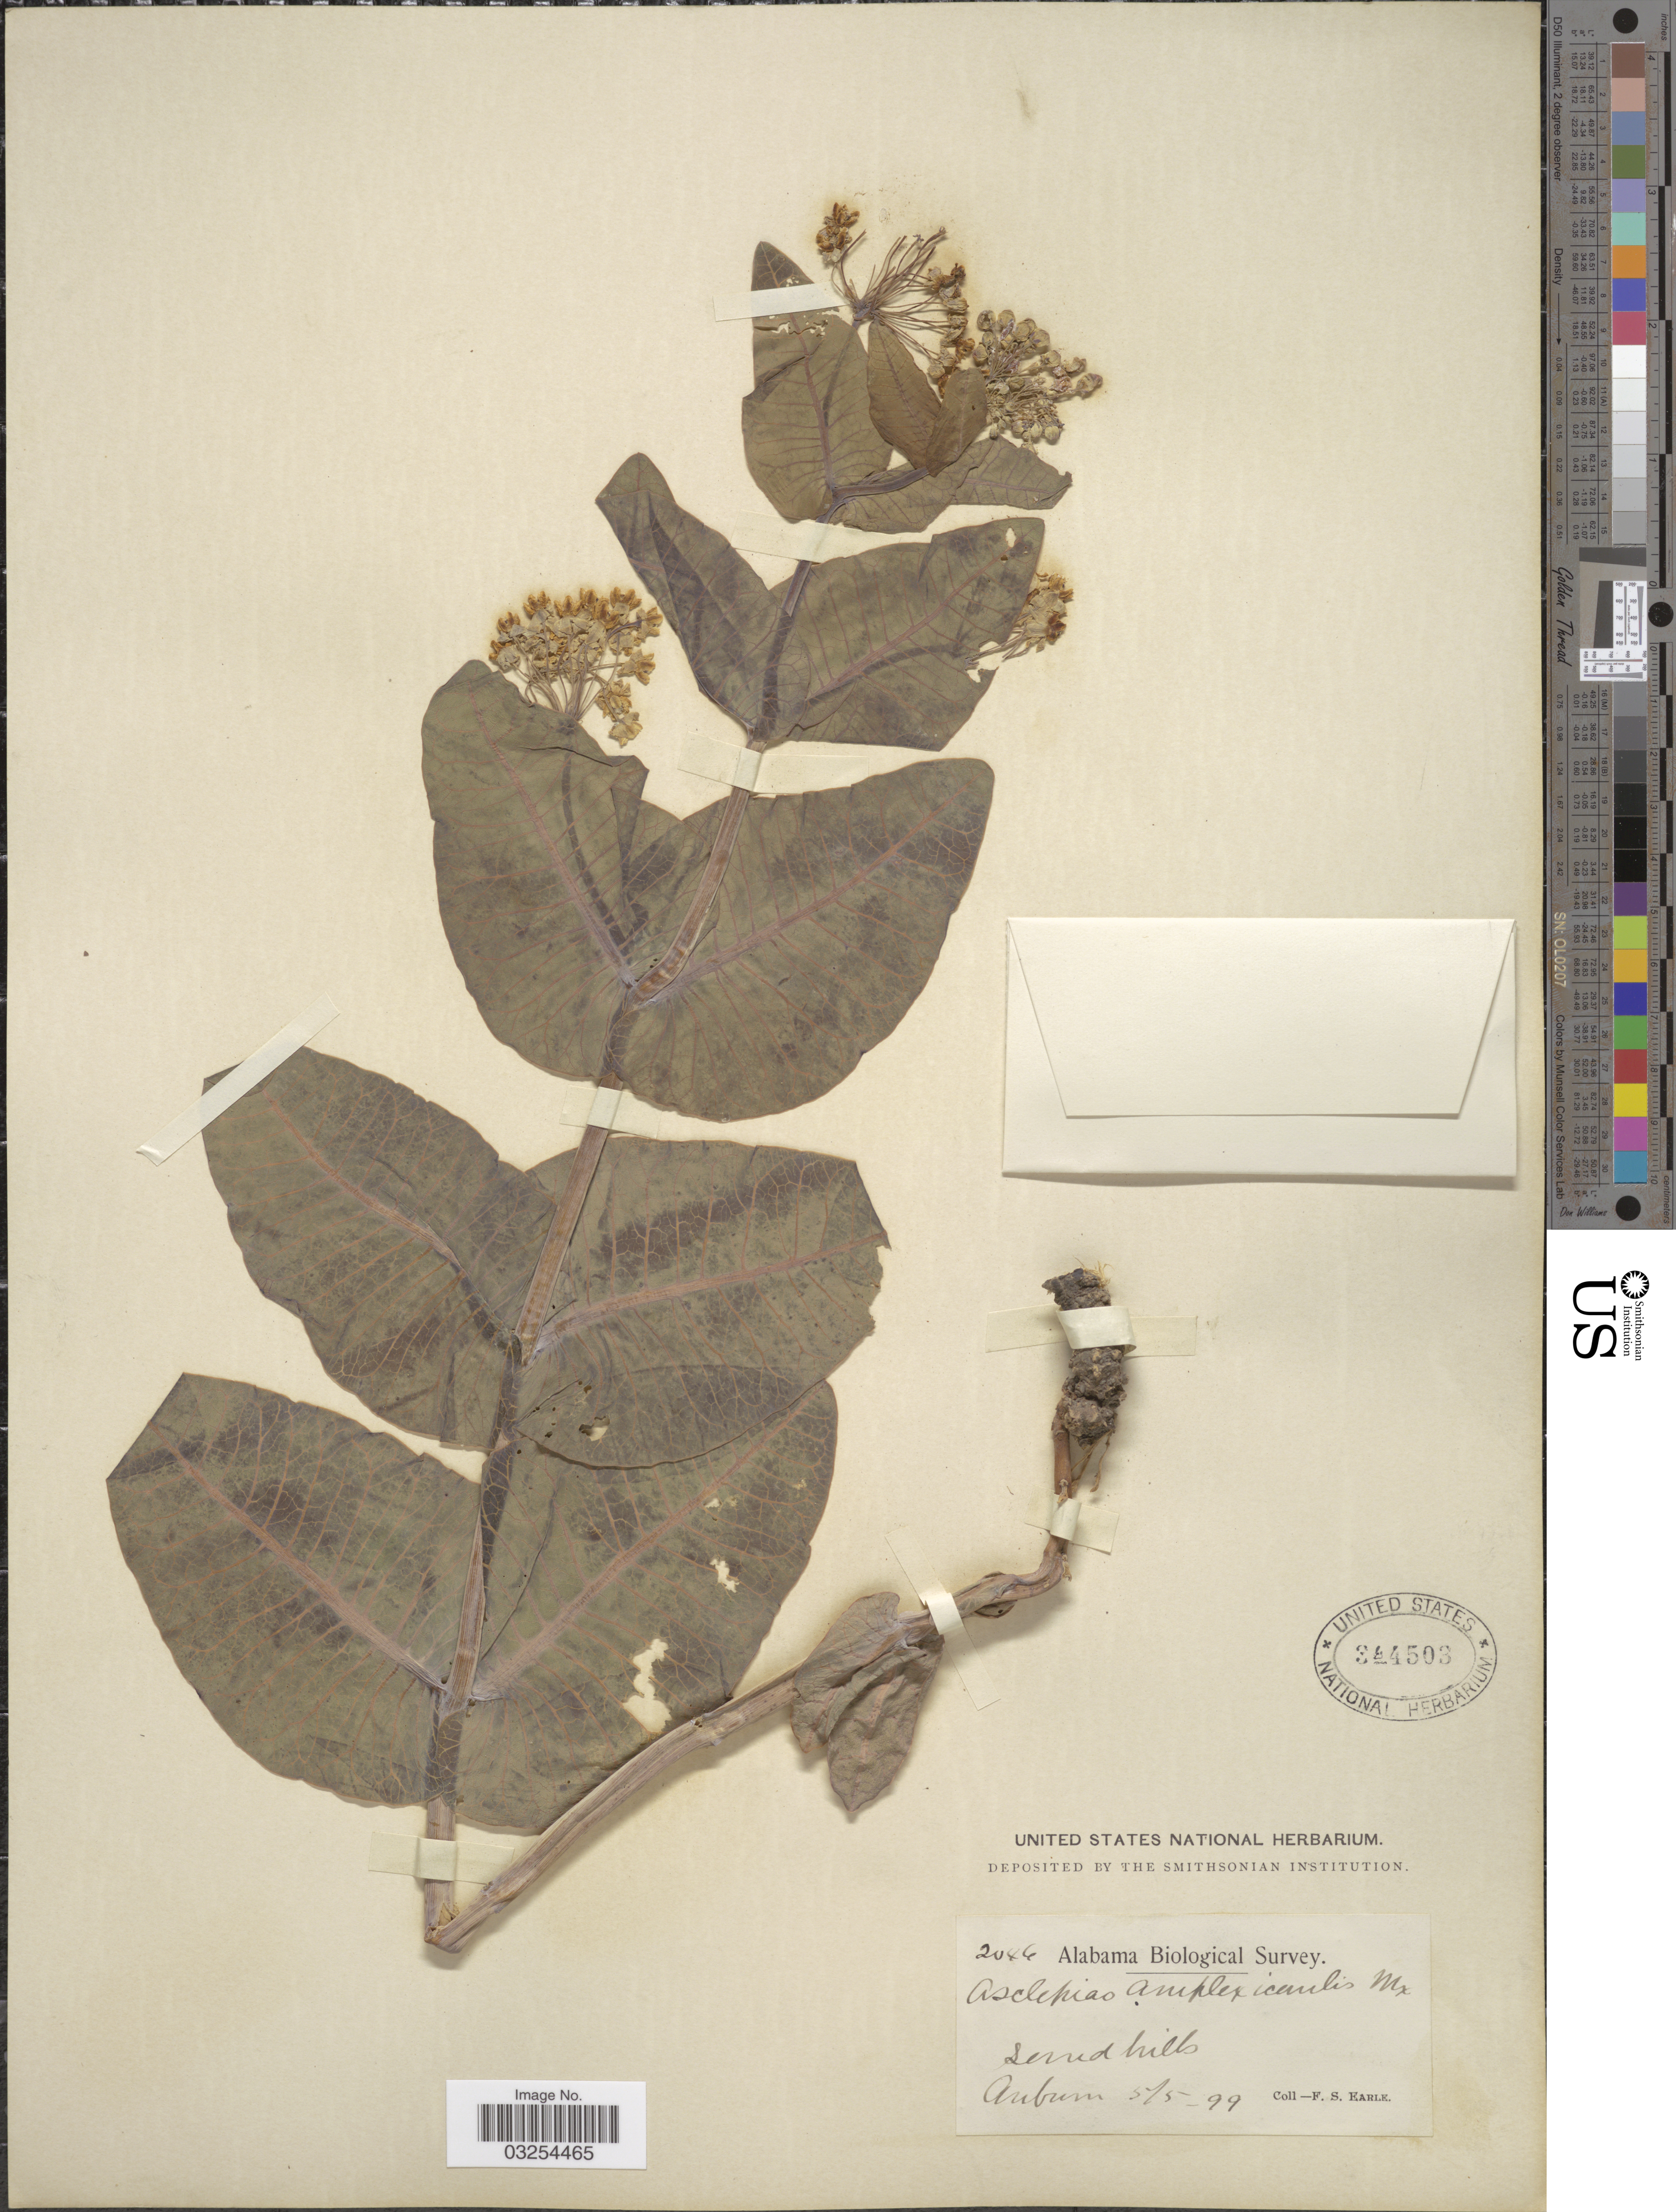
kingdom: Plantae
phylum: Tracheophyta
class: Magnoliopsida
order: Gentianales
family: Apocynaceae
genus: Asclepias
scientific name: Asclepias humistrata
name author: Walter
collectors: F. S. Earle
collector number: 2046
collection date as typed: Transcribed d/m/y: 5/5/99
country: United States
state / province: Alabama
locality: Auburn.